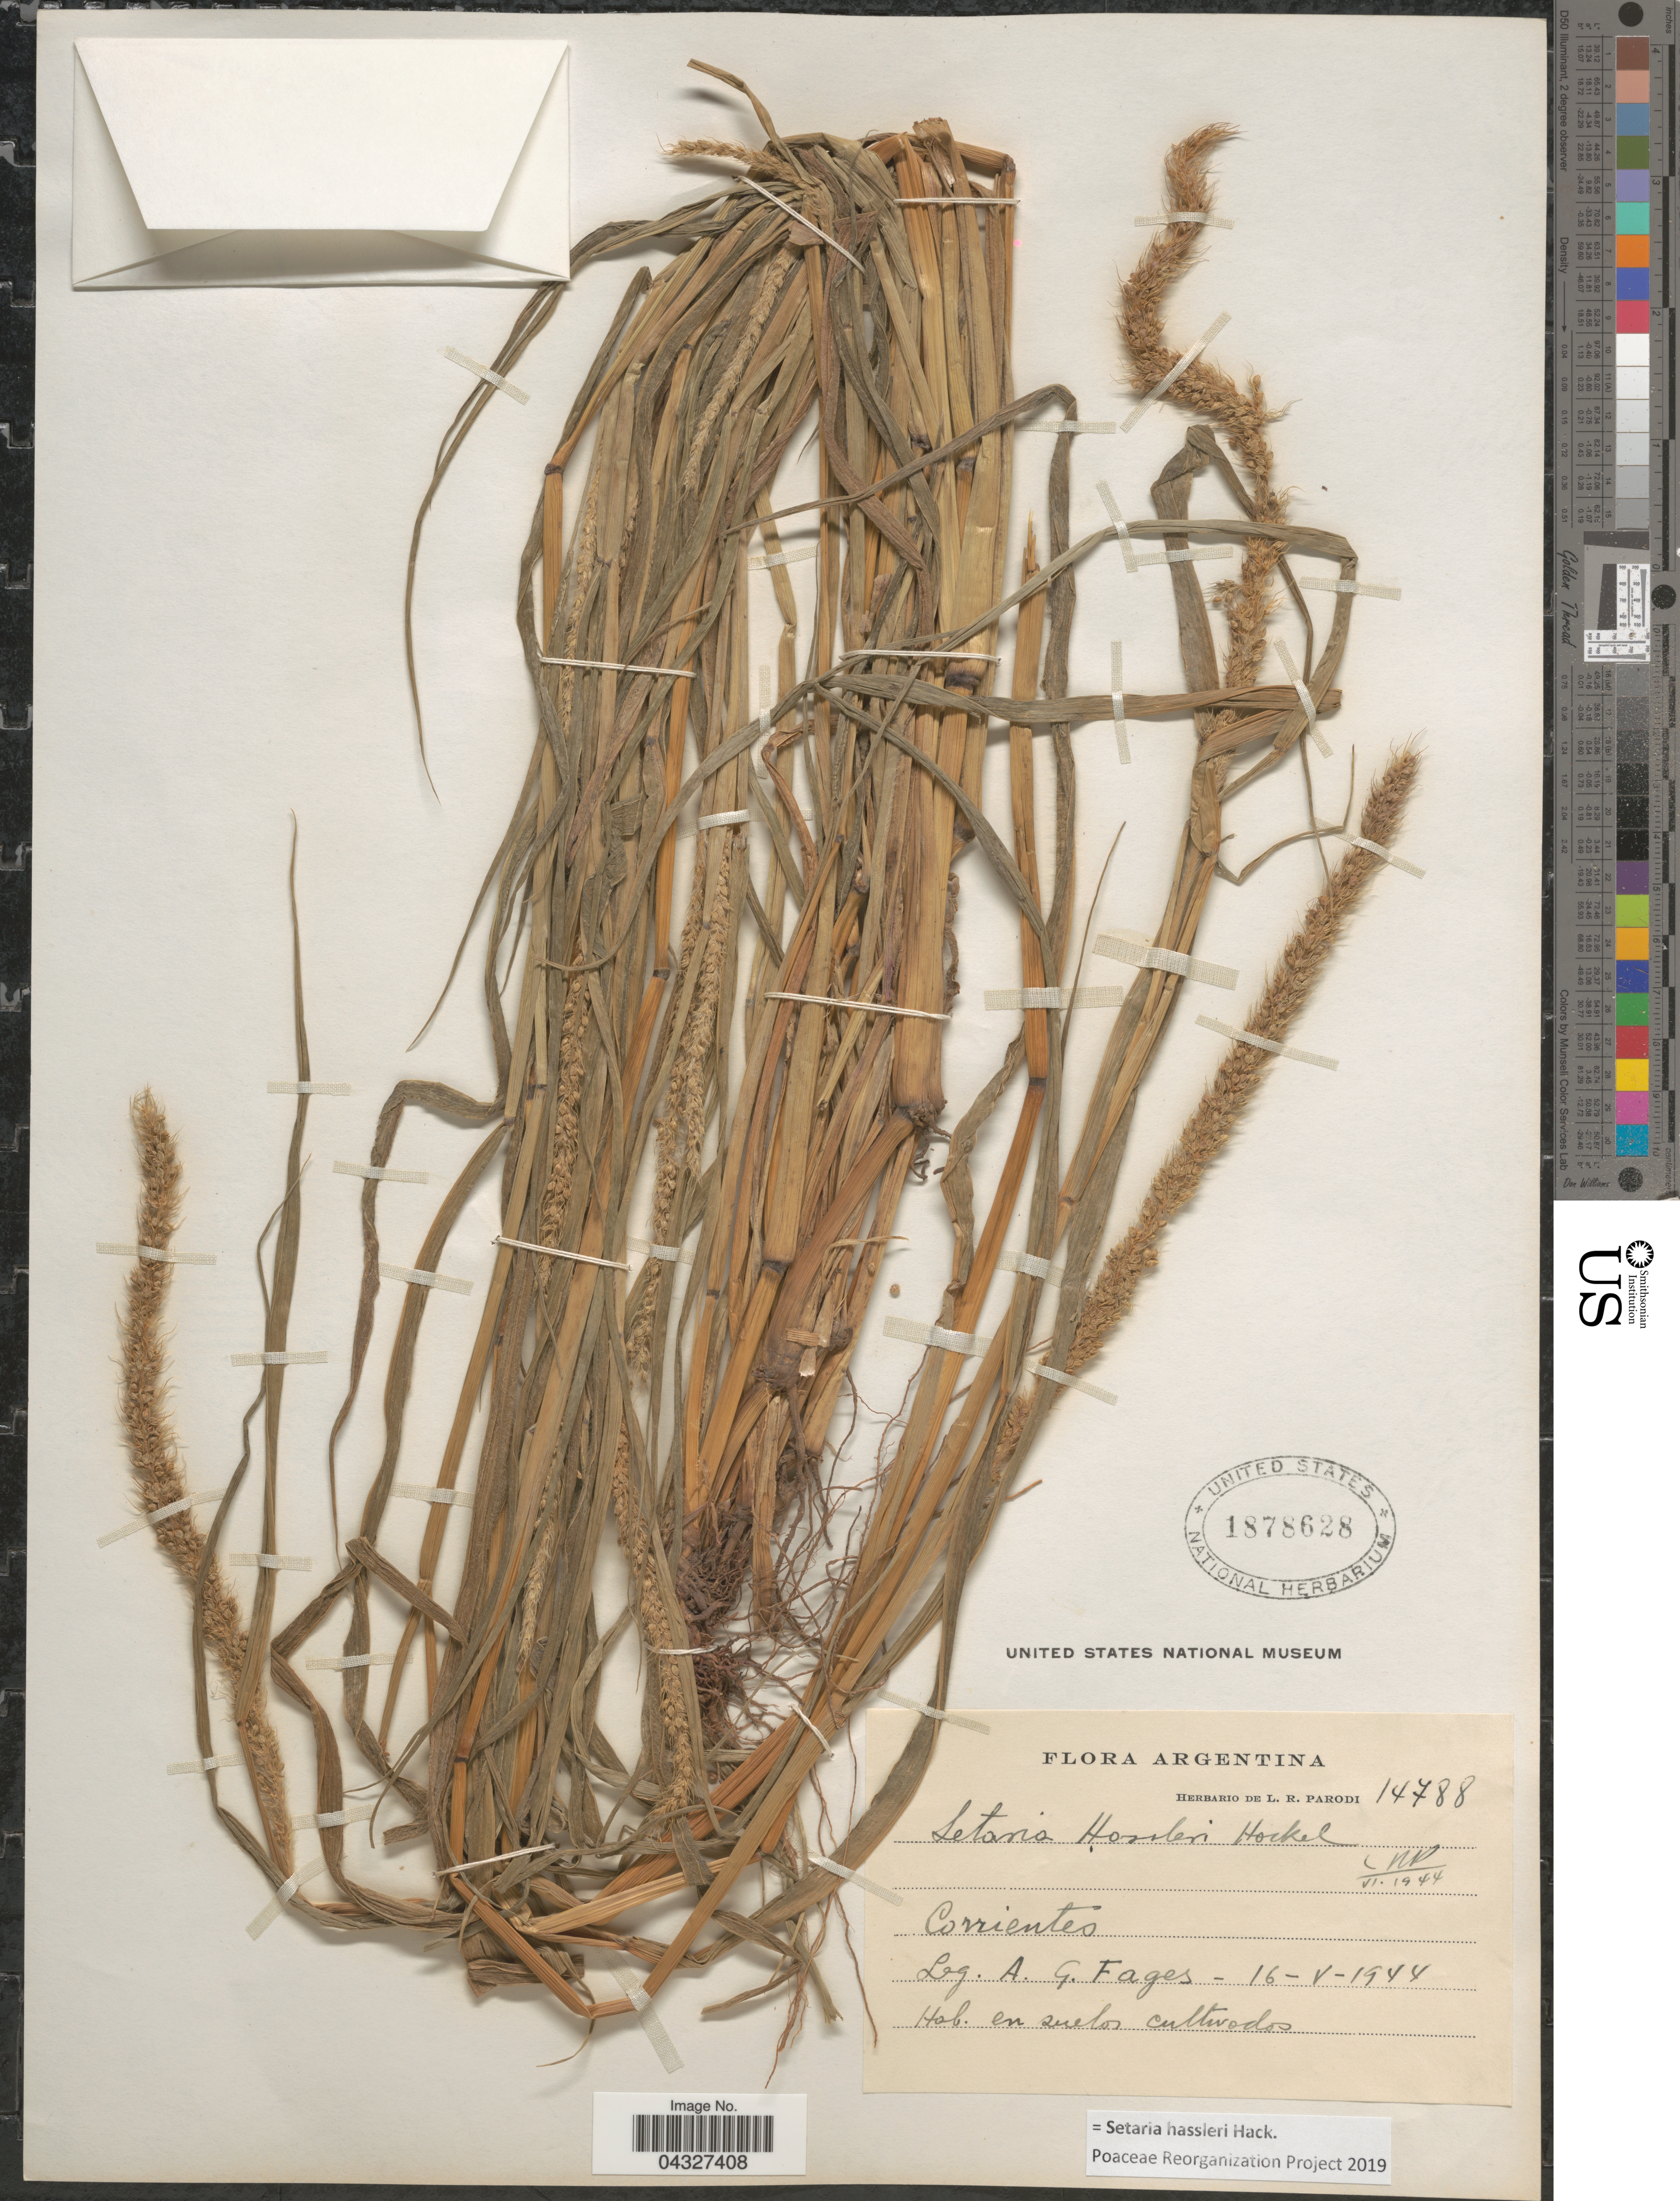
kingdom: Plantae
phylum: Tracheophyta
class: Liliopsida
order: Poales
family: Poaceae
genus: Setaria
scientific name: Setaria hassleri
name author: Hack. in Chodat & Hassl.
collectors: A. Fages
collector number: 14788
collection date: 1944-05-16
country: Argentina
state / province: Corrientes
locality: Corrientes.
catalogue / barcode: US 1878628